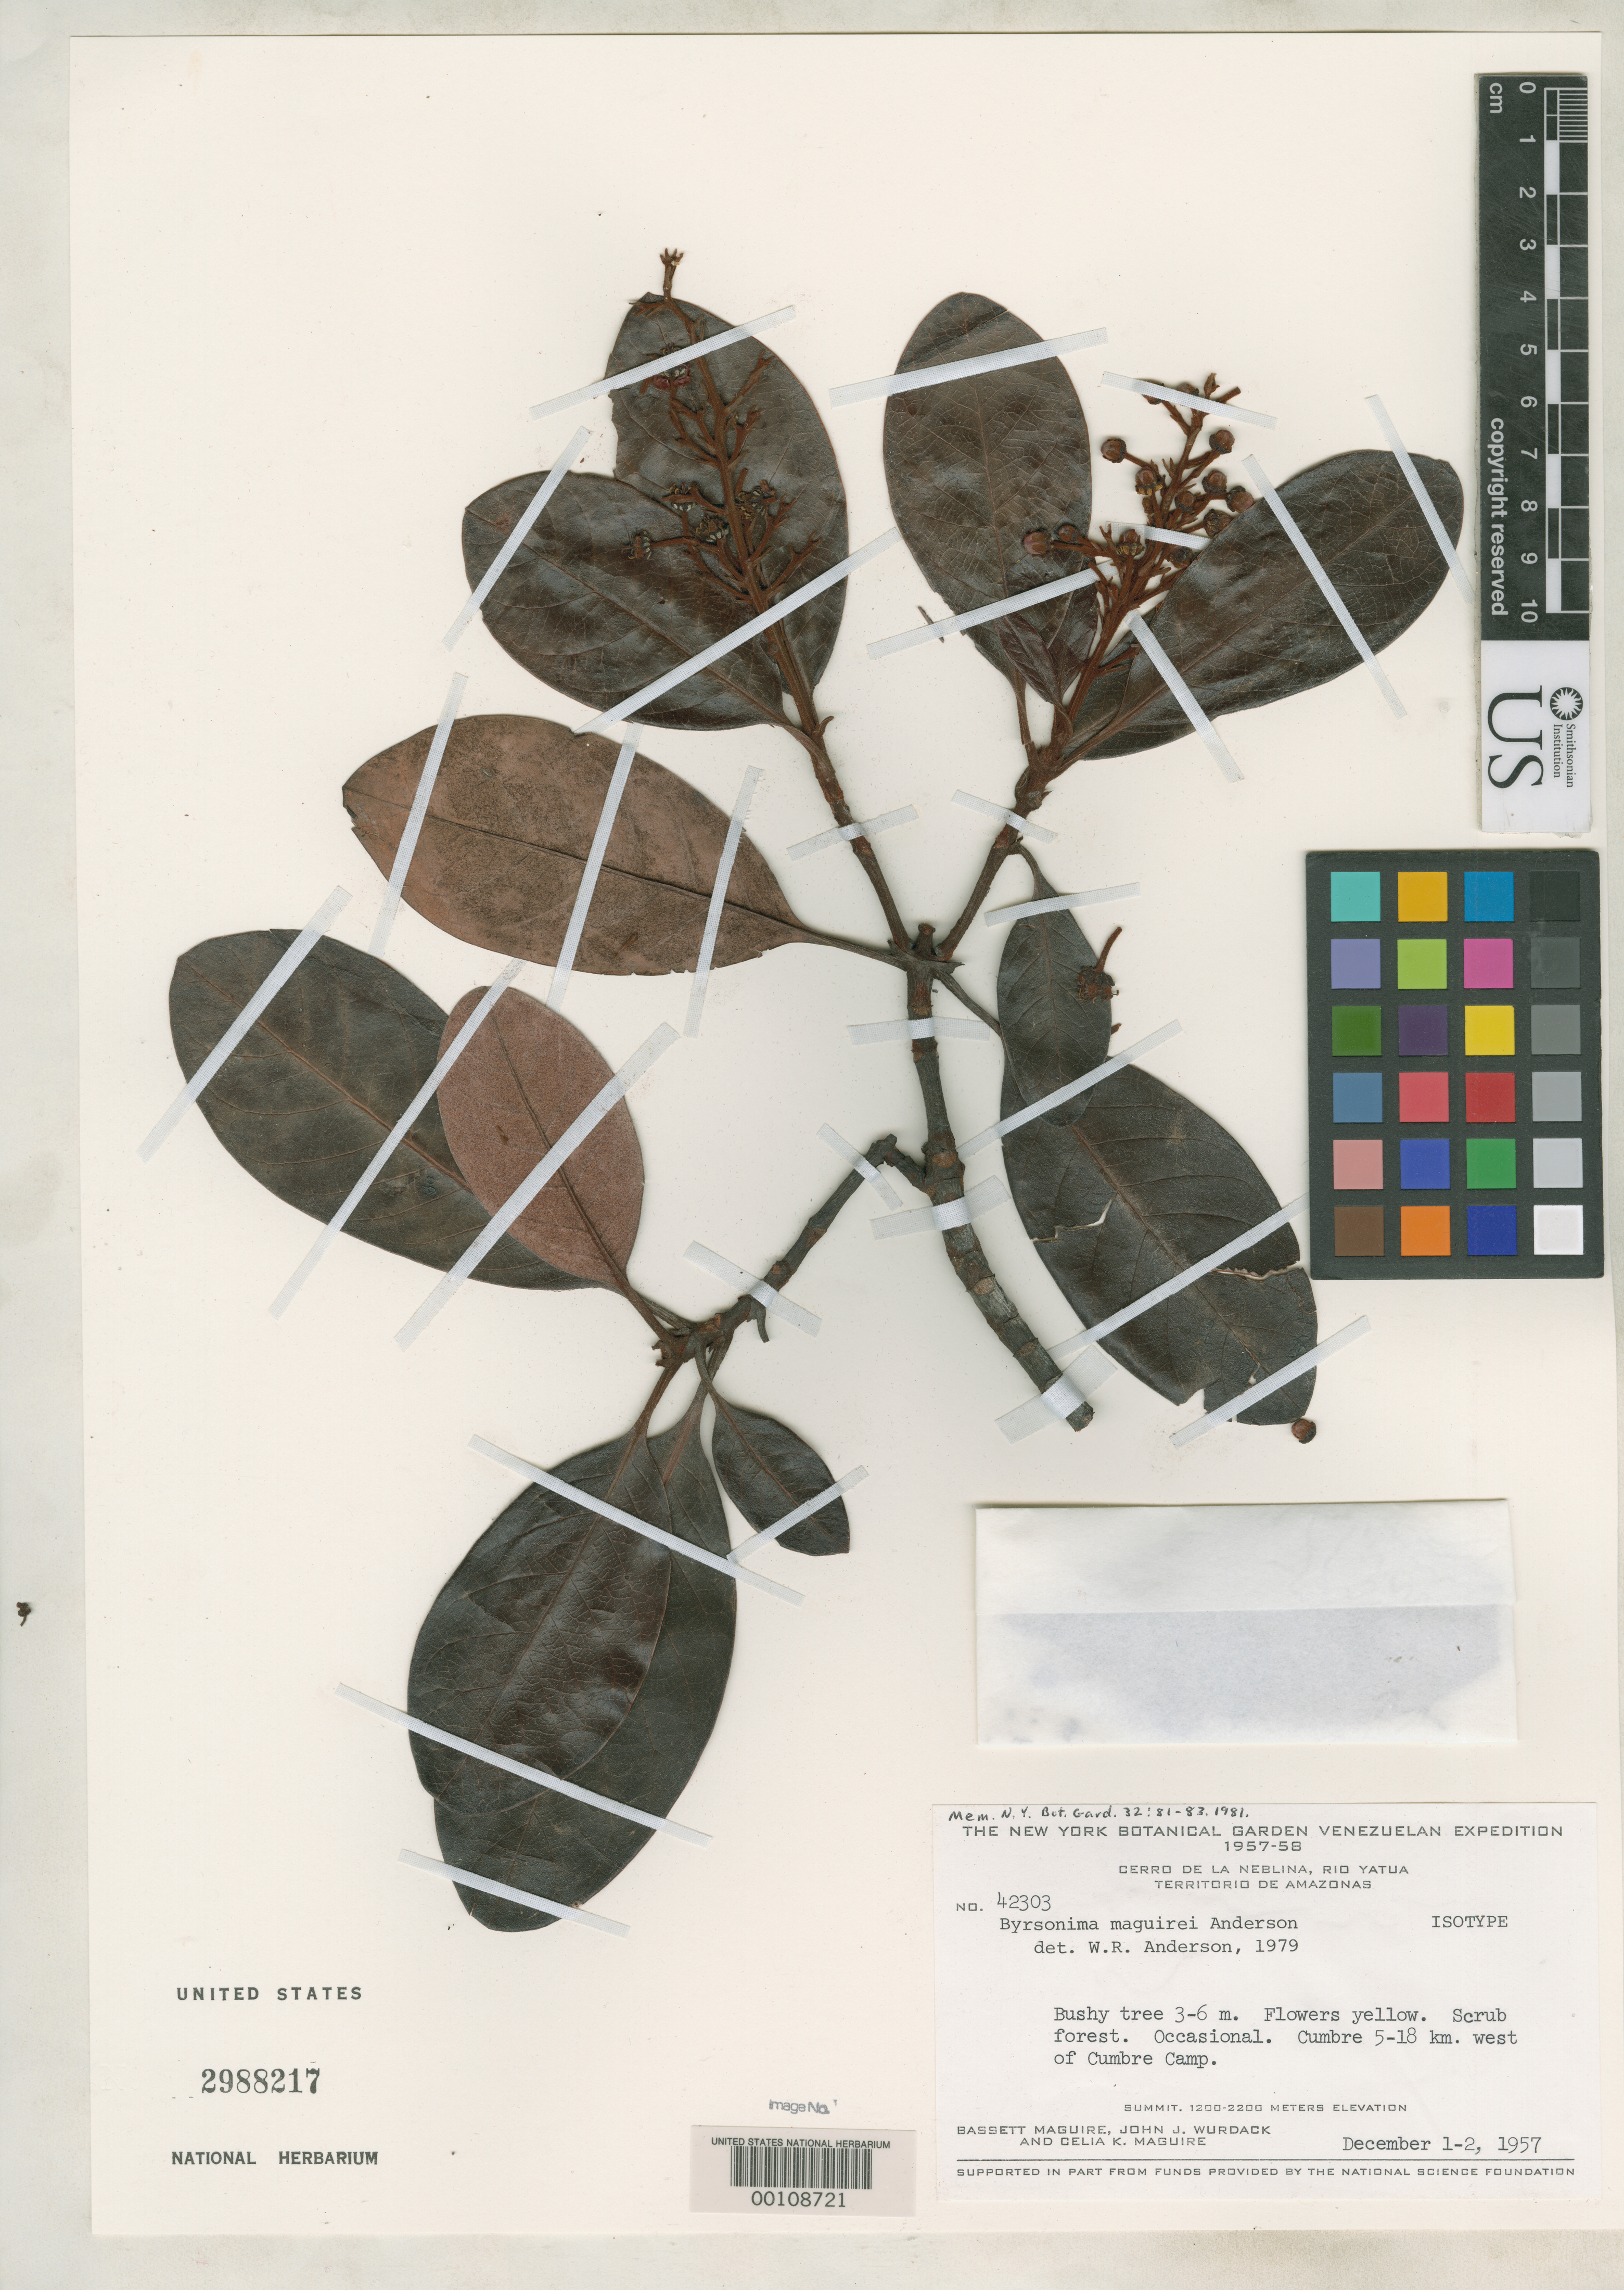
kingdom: Plantae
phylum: Tracheophyta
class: Magnoliopsida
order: Malpighiales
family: Malpighiaceae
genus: Byrsonima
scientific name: Byrsonima maguirei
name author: W.R. Anderson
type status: Isotype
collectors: B. Maguire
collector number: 42303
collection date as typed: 01 Dec 1957 to 02 Dec 1957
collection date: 1957-12-01/1957-12-02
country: Venezuela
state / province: Amazonas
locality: Cerro de la Neblina, Rio Yatua, Cumbre 5-18 km W of Cumbre Camp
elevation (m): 1200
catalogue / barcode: US 2988217